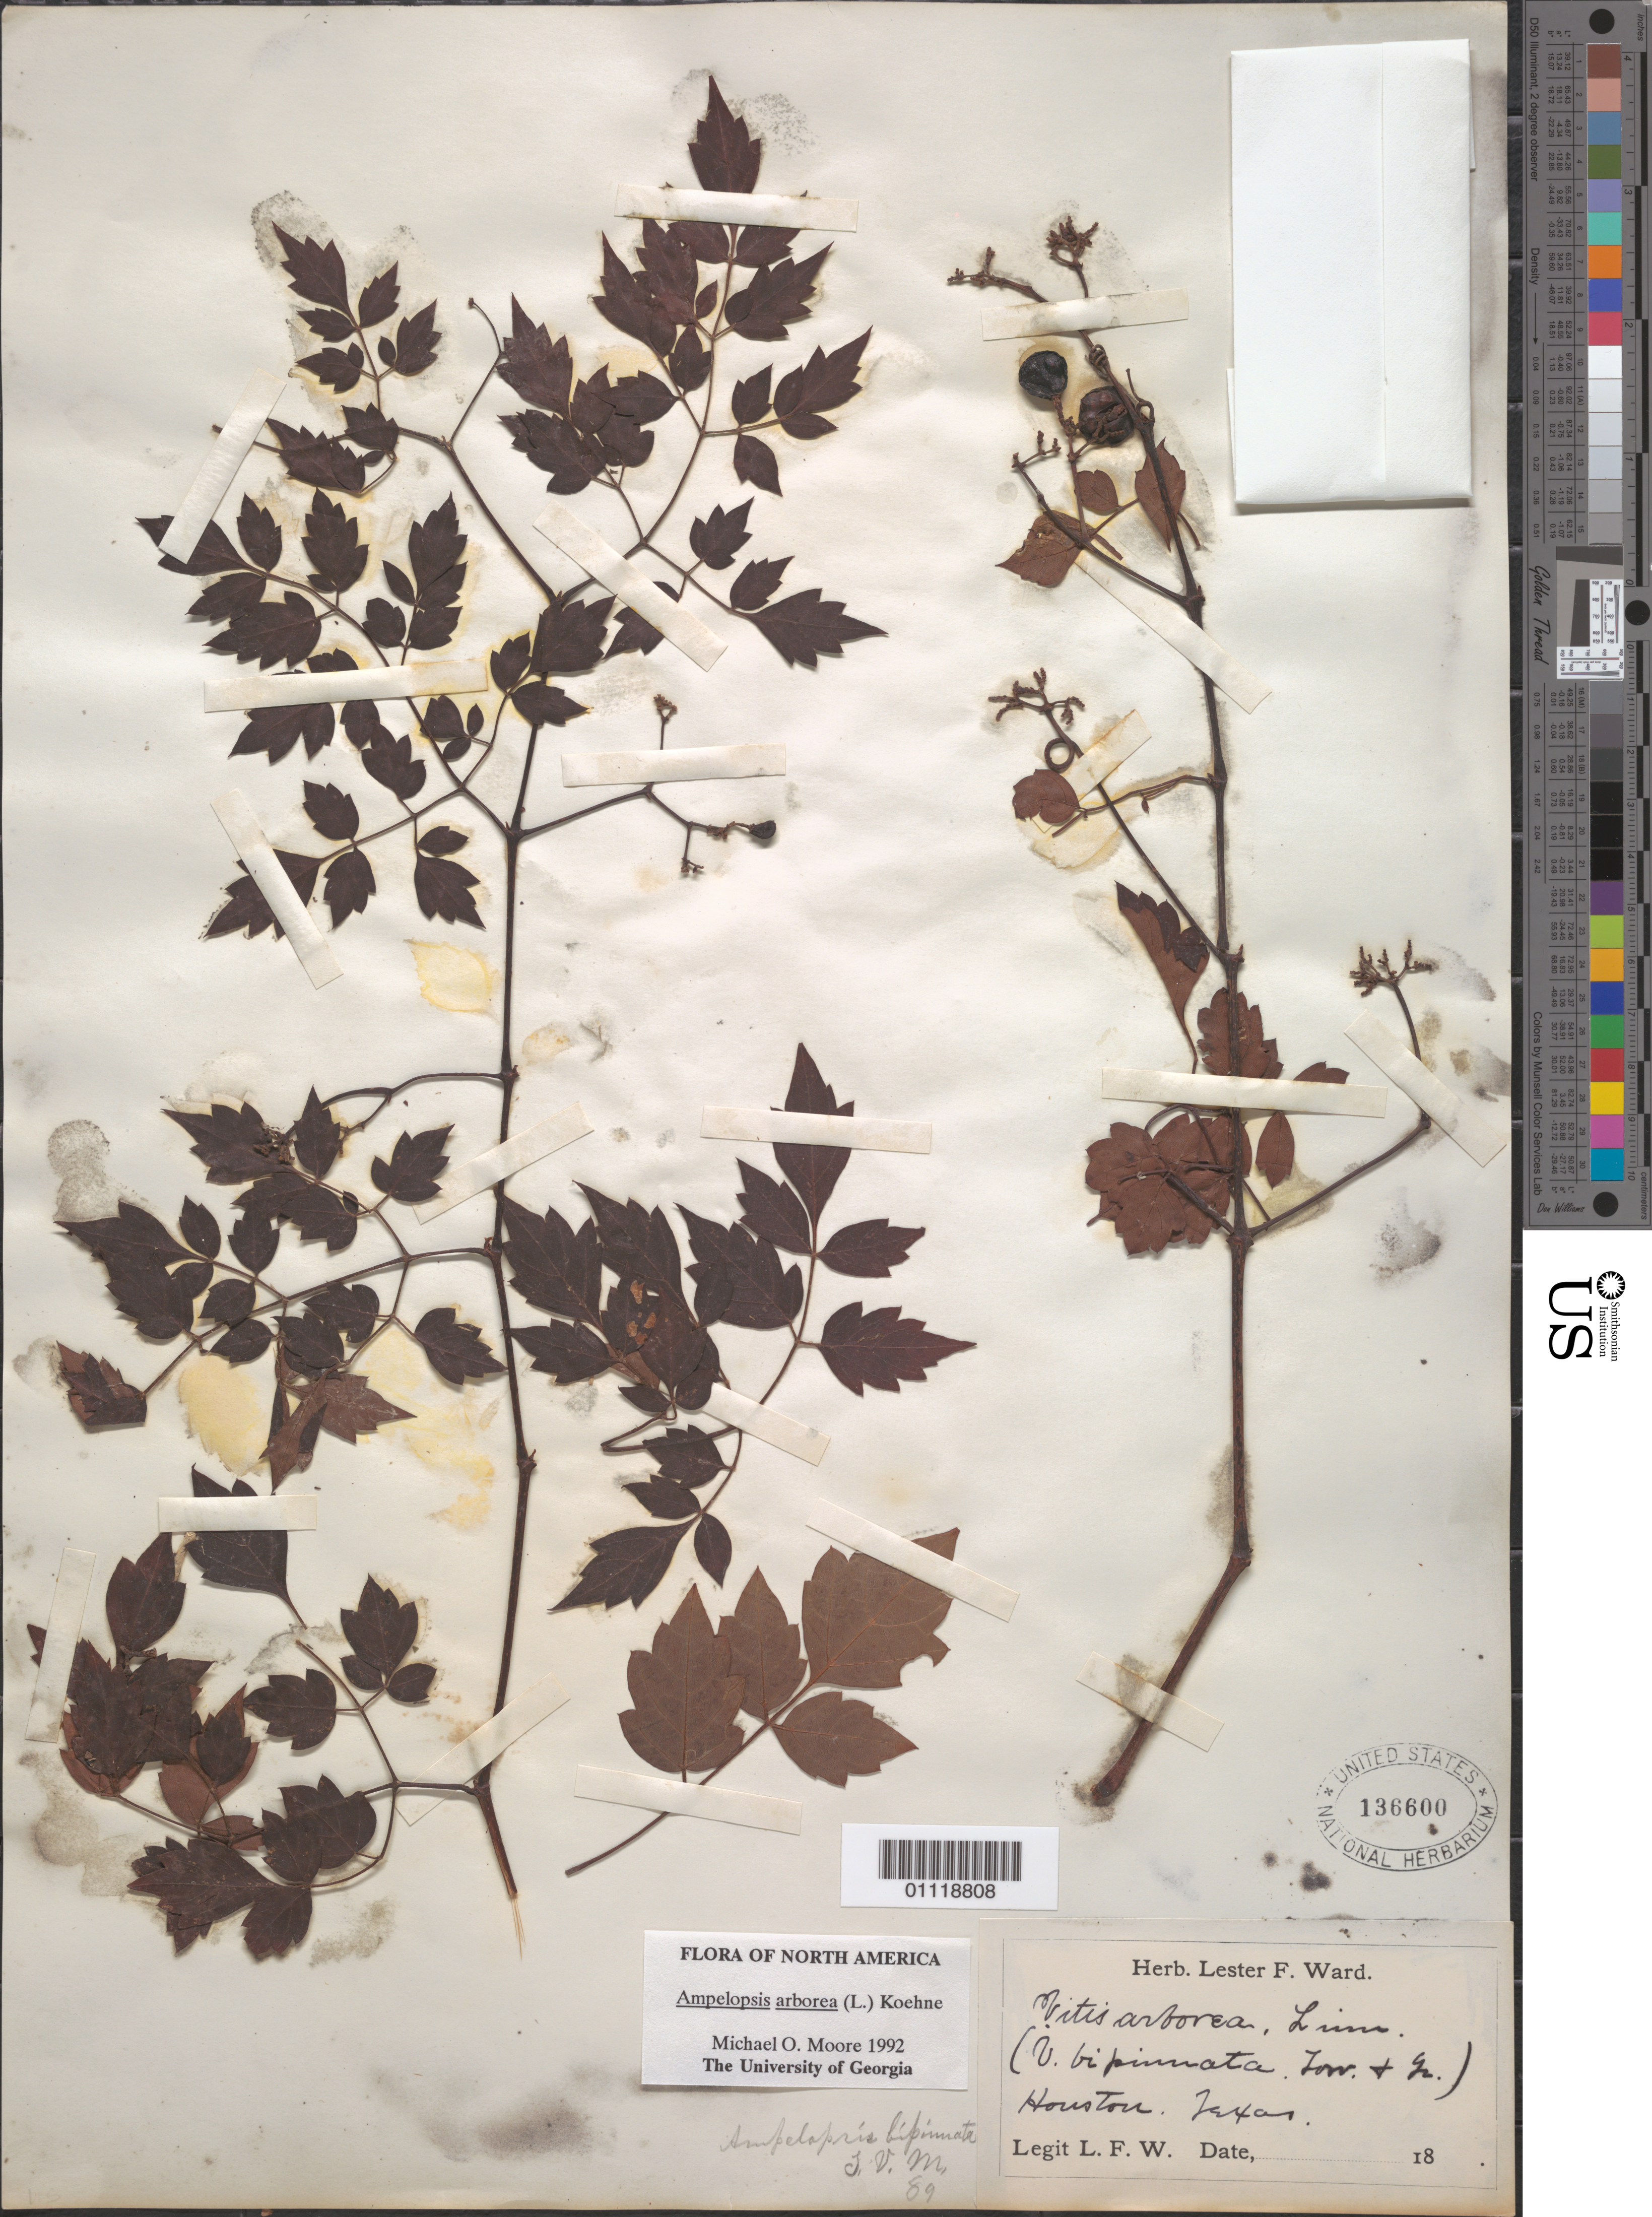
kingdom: Plantae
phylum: Tracheophyta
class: Magnoliopsida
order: Vitales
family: Vitaceae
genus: Ampelopsis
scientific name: Ampelopsis arborea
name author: (L.) Koehne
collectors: L. F. Ward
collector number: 89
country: United States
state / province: Texas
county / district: Houston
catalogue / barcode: US 136600